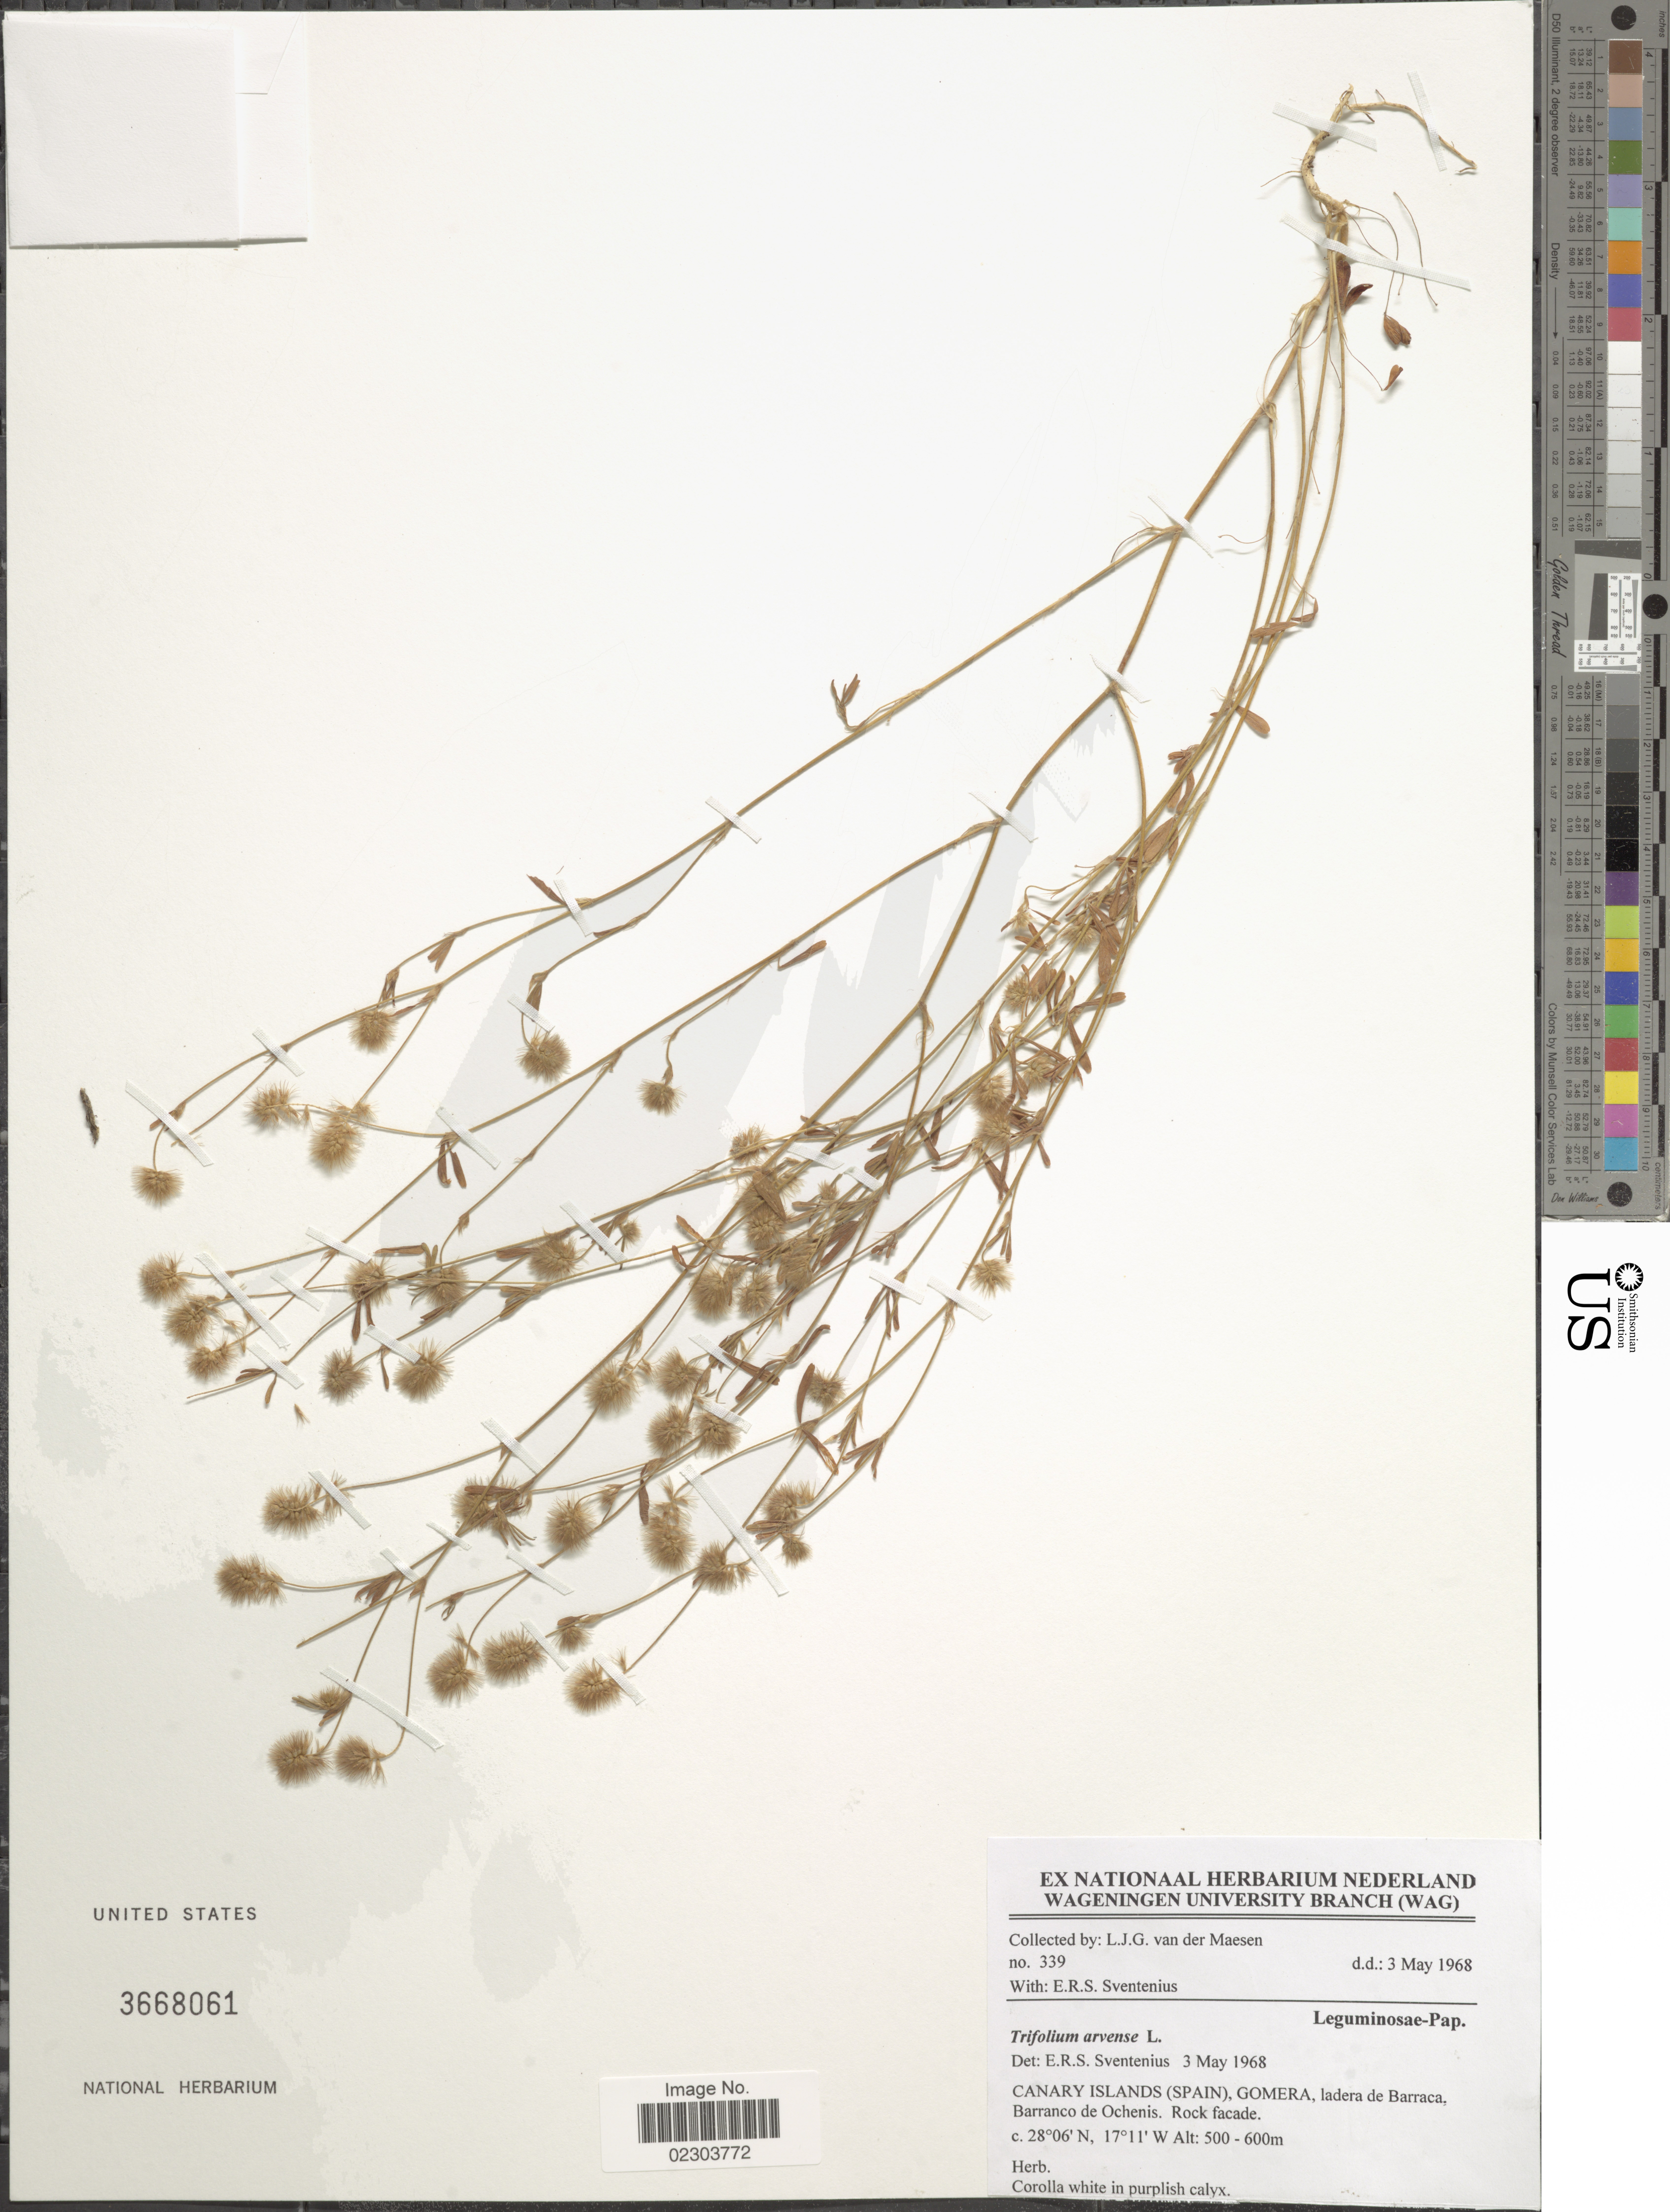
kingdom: Plantae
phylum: Tracheophyta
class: Magnoliopsida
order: Fabales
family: Fabaceae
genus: Trifolium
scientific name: Trifolium arvense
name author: L.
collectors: L. van der Maesen & E. Sventenius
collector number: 339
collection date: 1968-05-03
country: Spain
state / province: Canarias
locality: Gomera, ladera de Barraca, Barranco de Ochenis, rock facade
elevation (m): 500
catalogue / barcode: US 3668061